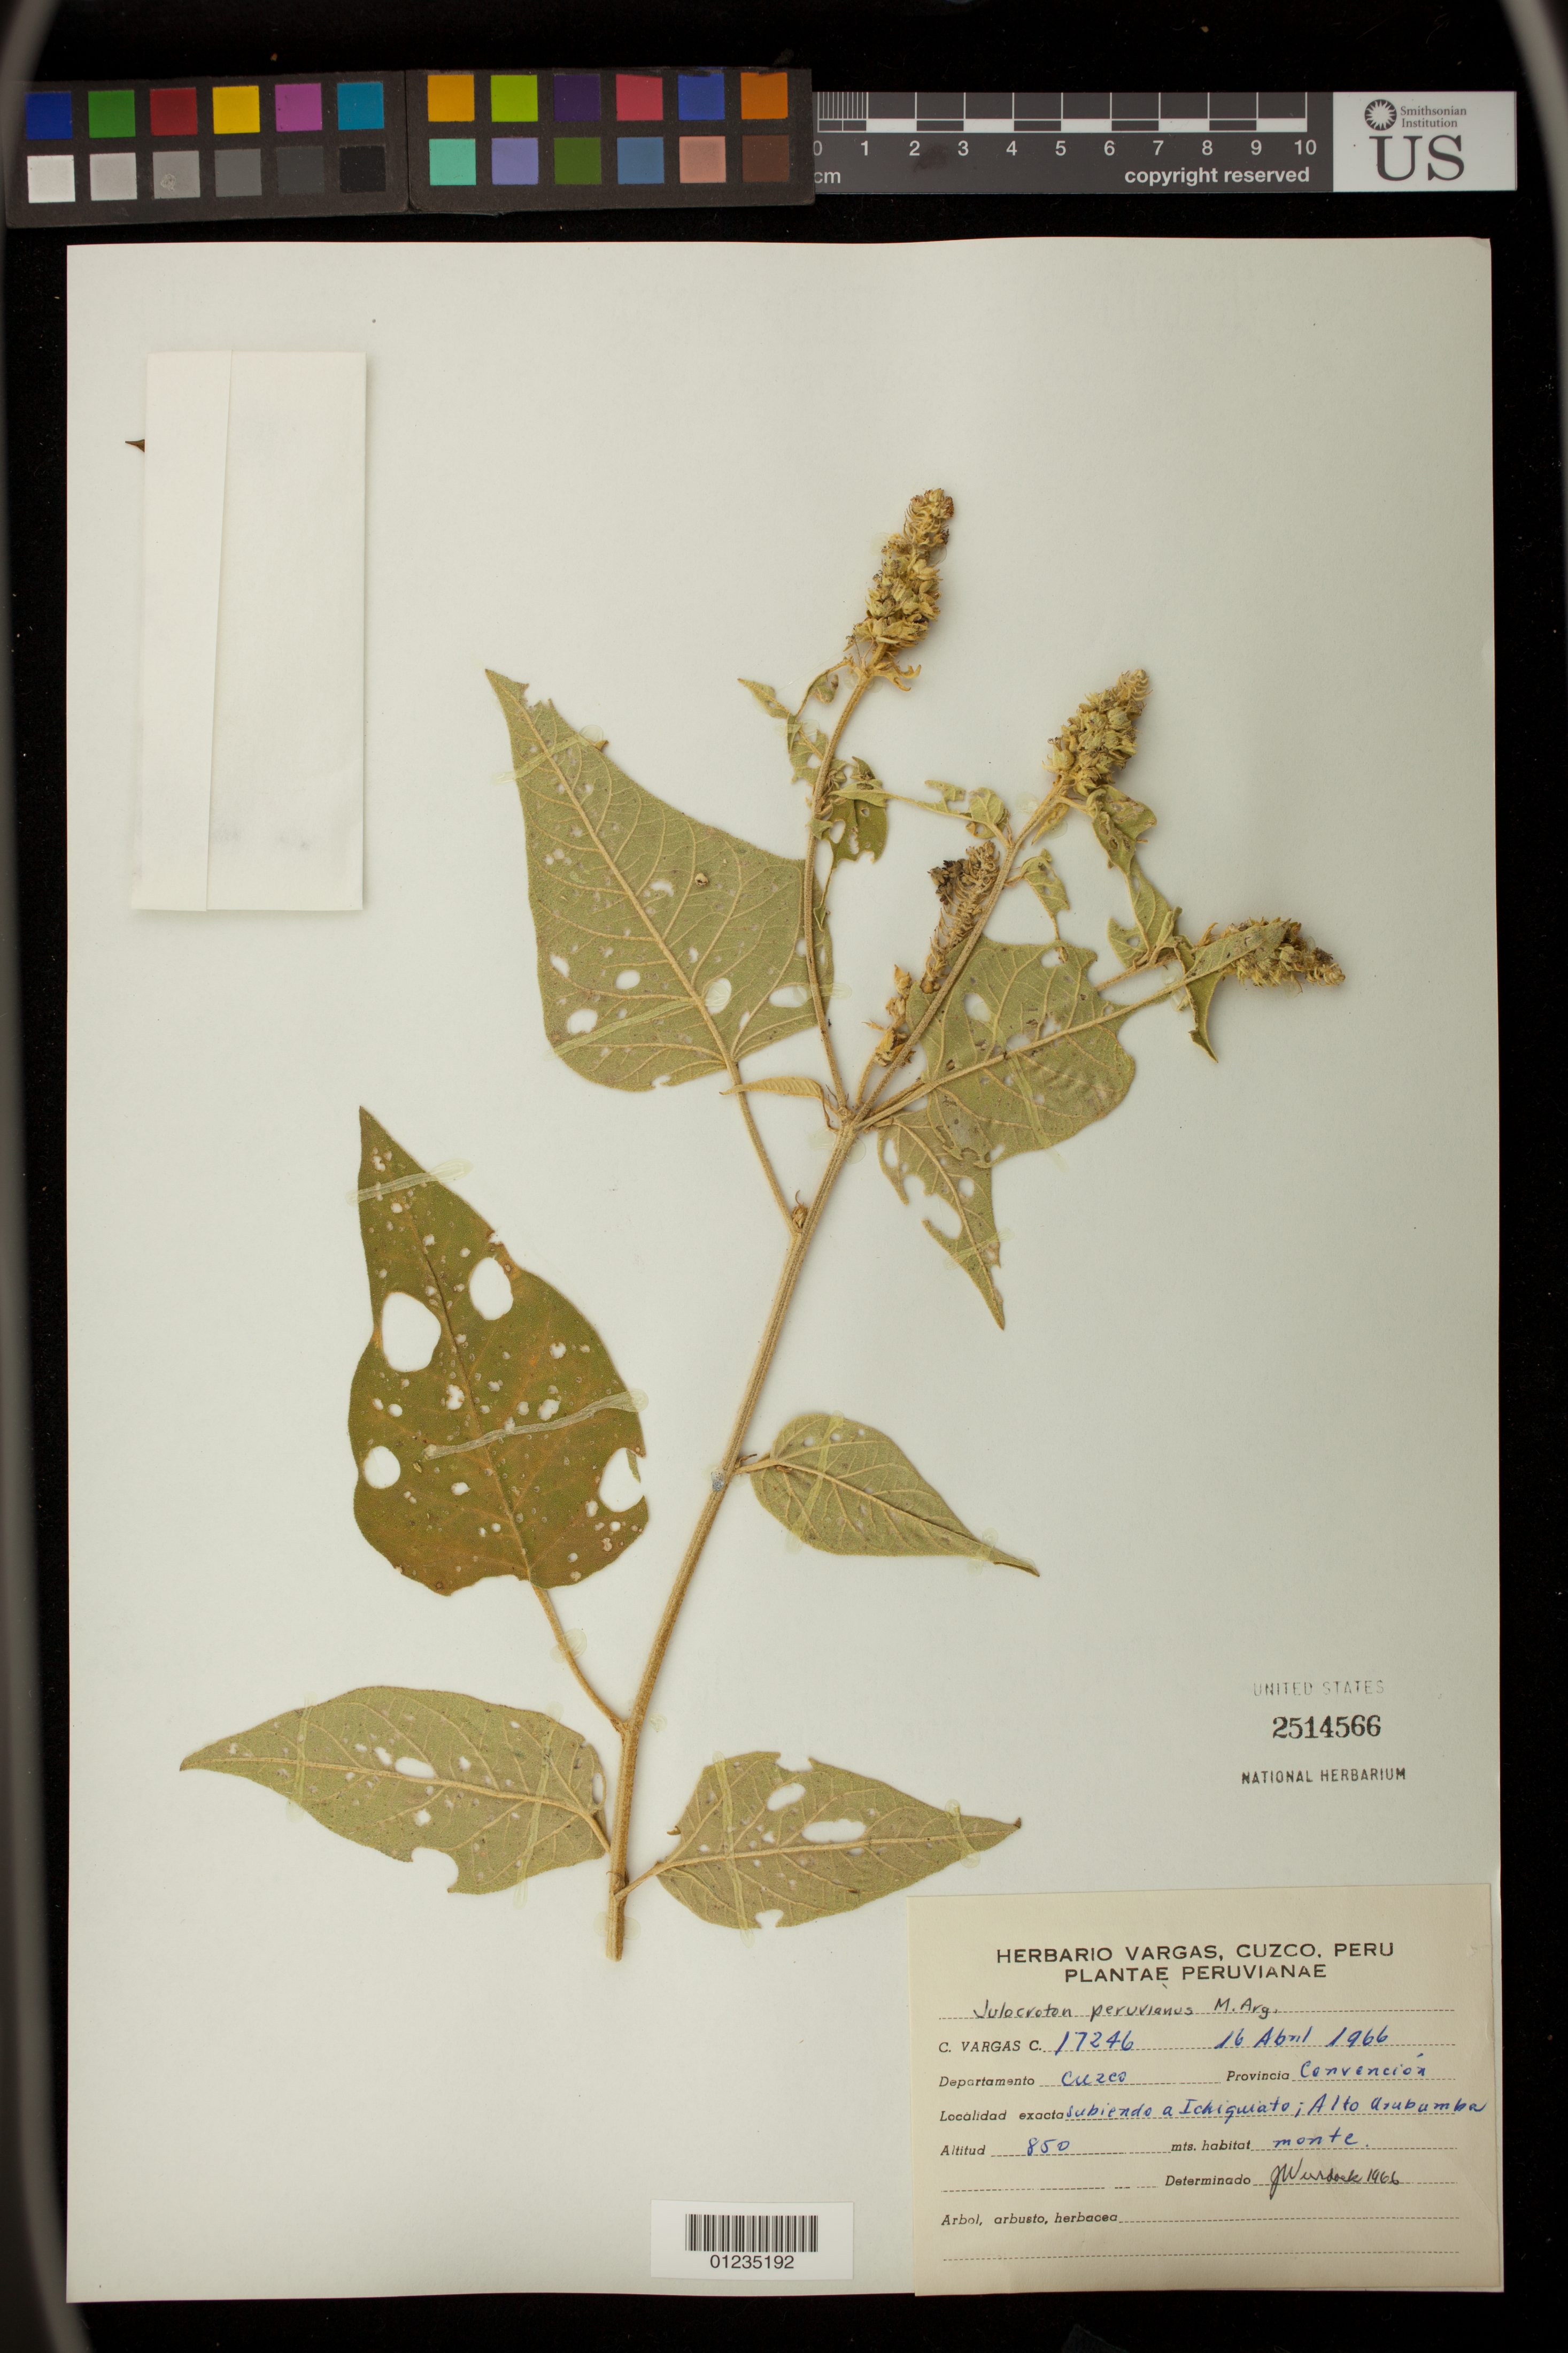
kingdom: Plantae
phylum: Tracheophyta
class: Magnoliopsida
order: Malpighiales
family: Euphorbiaceae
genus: Julocroton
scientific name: Julocroton peruvianus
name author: Müll. Arg.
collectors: C. Vargas C.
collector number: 17246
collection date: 1966-04-16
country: Peru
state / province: Cusco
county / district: La Convención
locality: Cuzco, subiendo a Ichiquiato; Alto Urubumba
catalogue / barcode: US 2514566